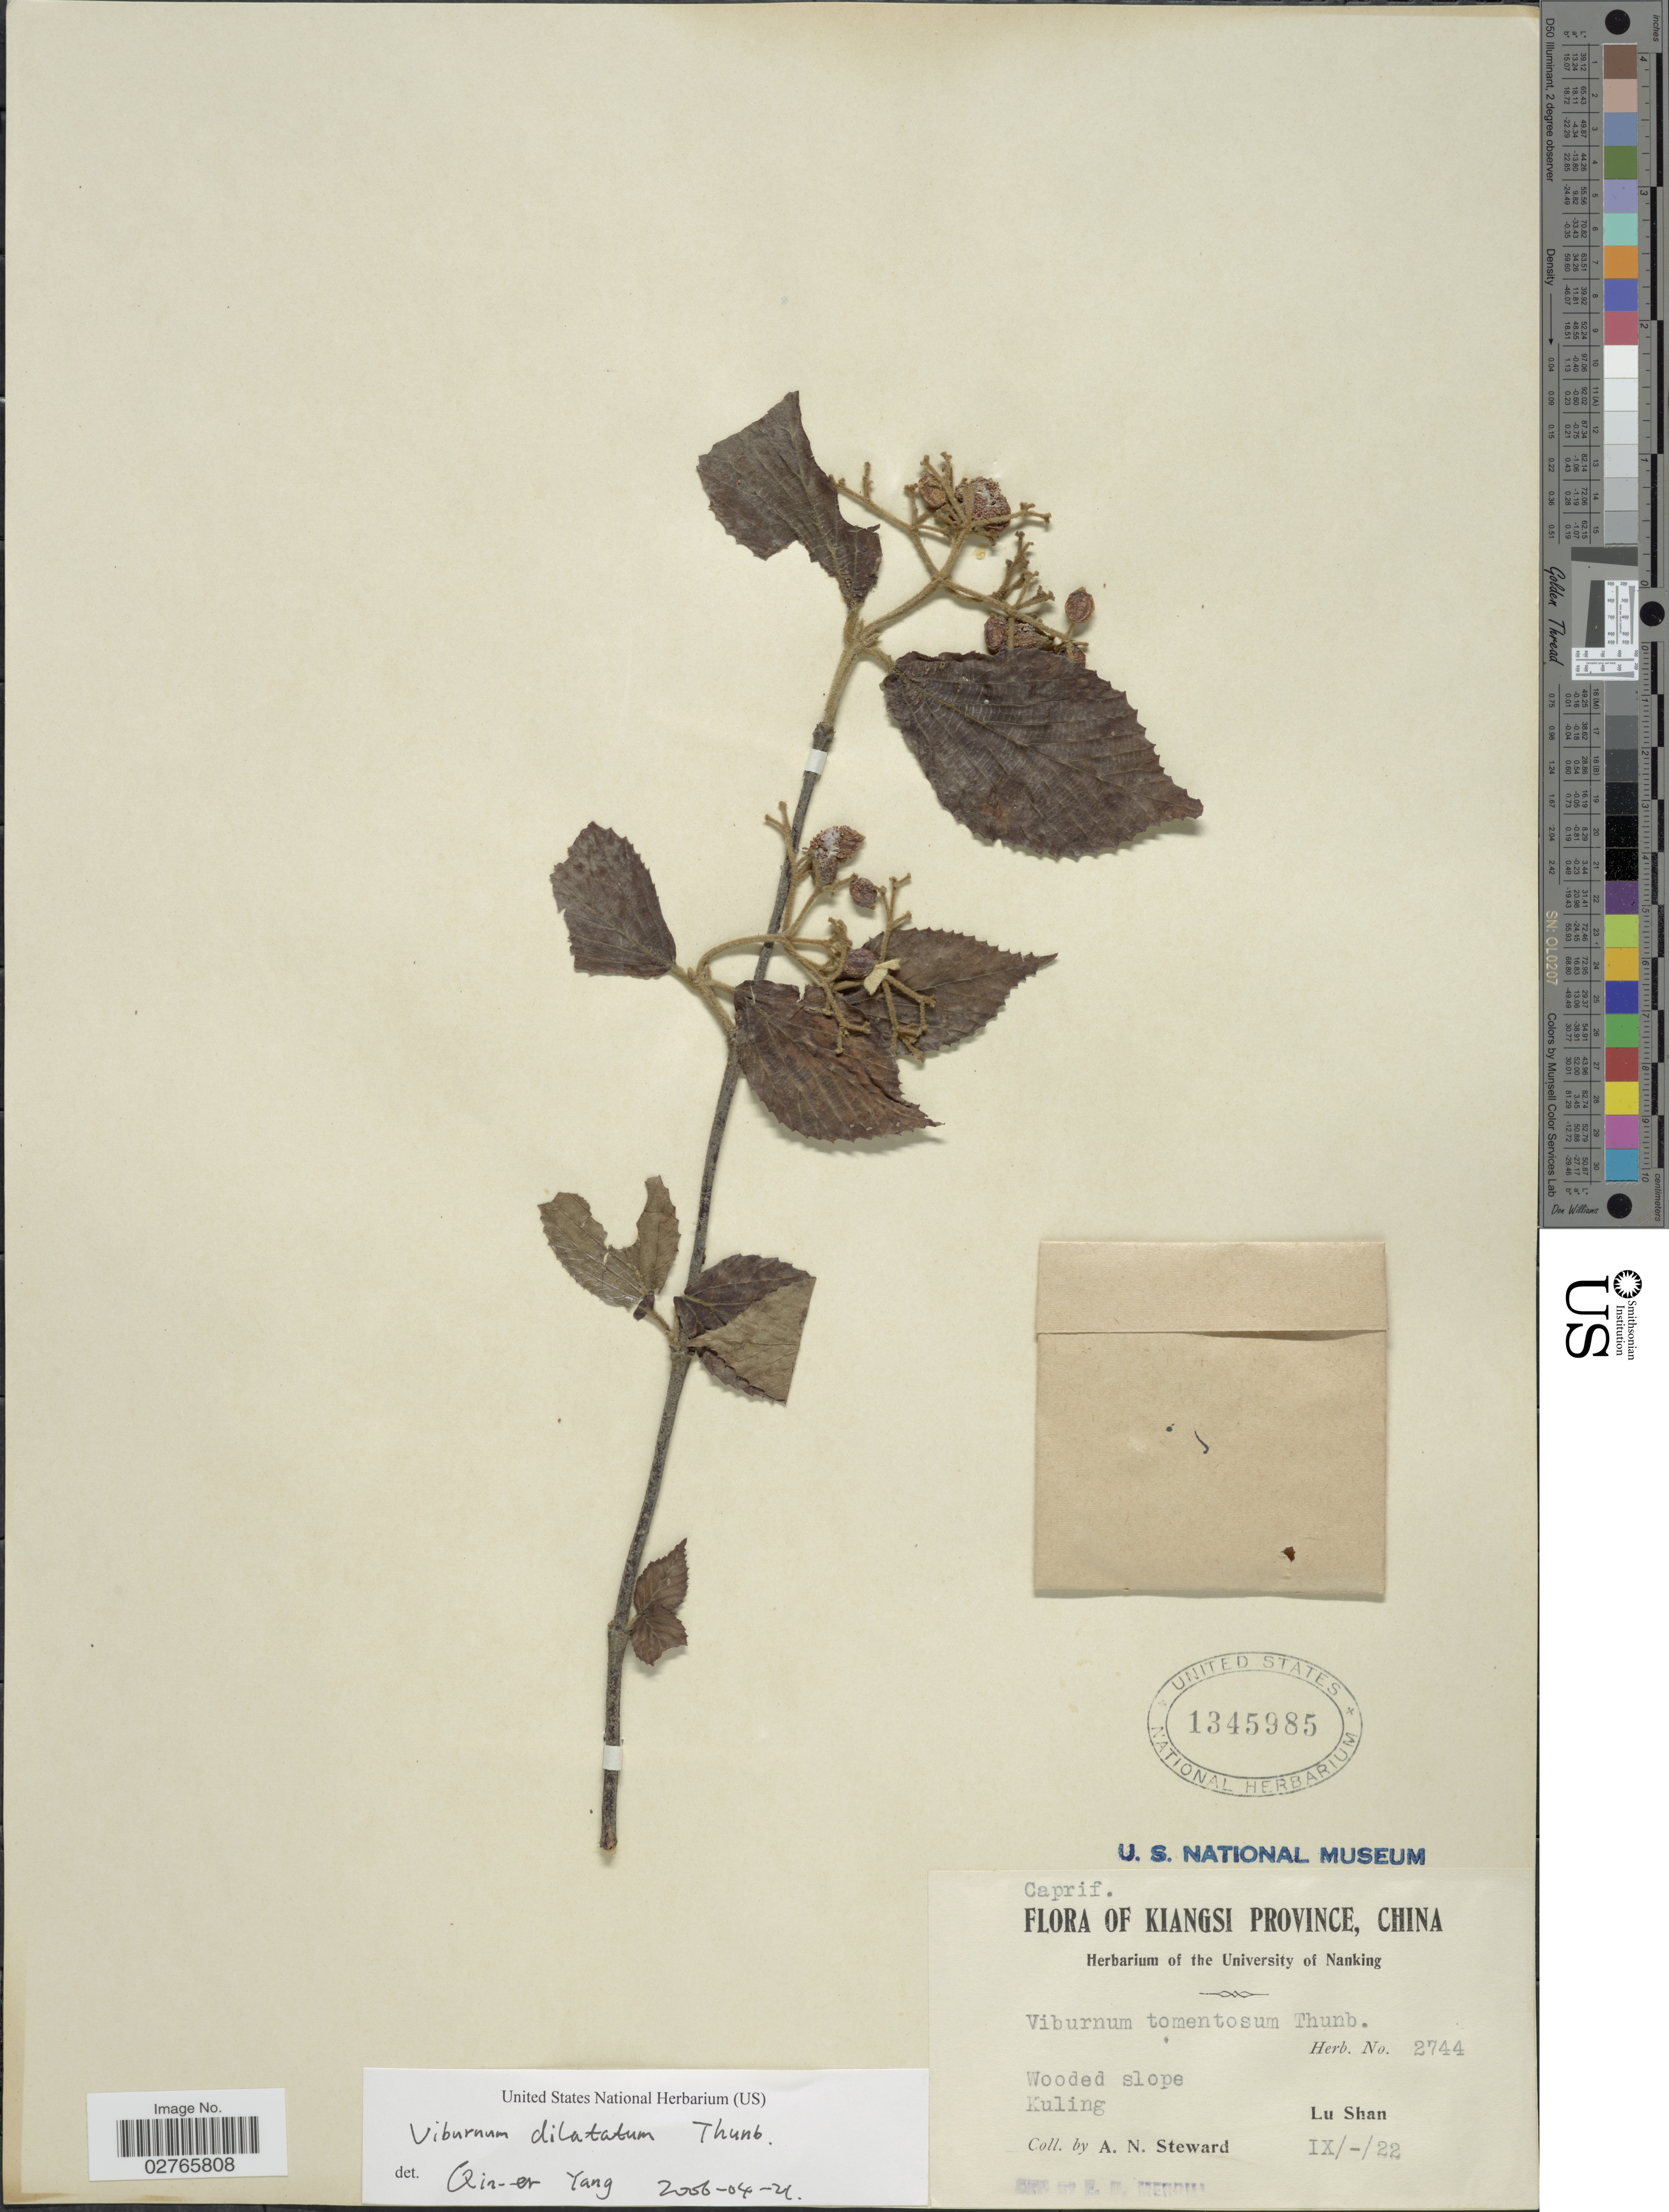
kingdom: Plantae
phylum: Tracheophyta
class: Magnoliopsida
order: Dipsacales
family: Viburnaceae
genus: Viburnum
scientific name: Viburnum dilatatum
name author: Thunb.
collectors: A. N. Steward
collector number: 2744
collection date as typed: Transcribed d/m/y: /9/22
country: China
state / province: Jiangsu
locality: Kiangsi Province. Lu Shan.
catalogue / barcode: US 1345985